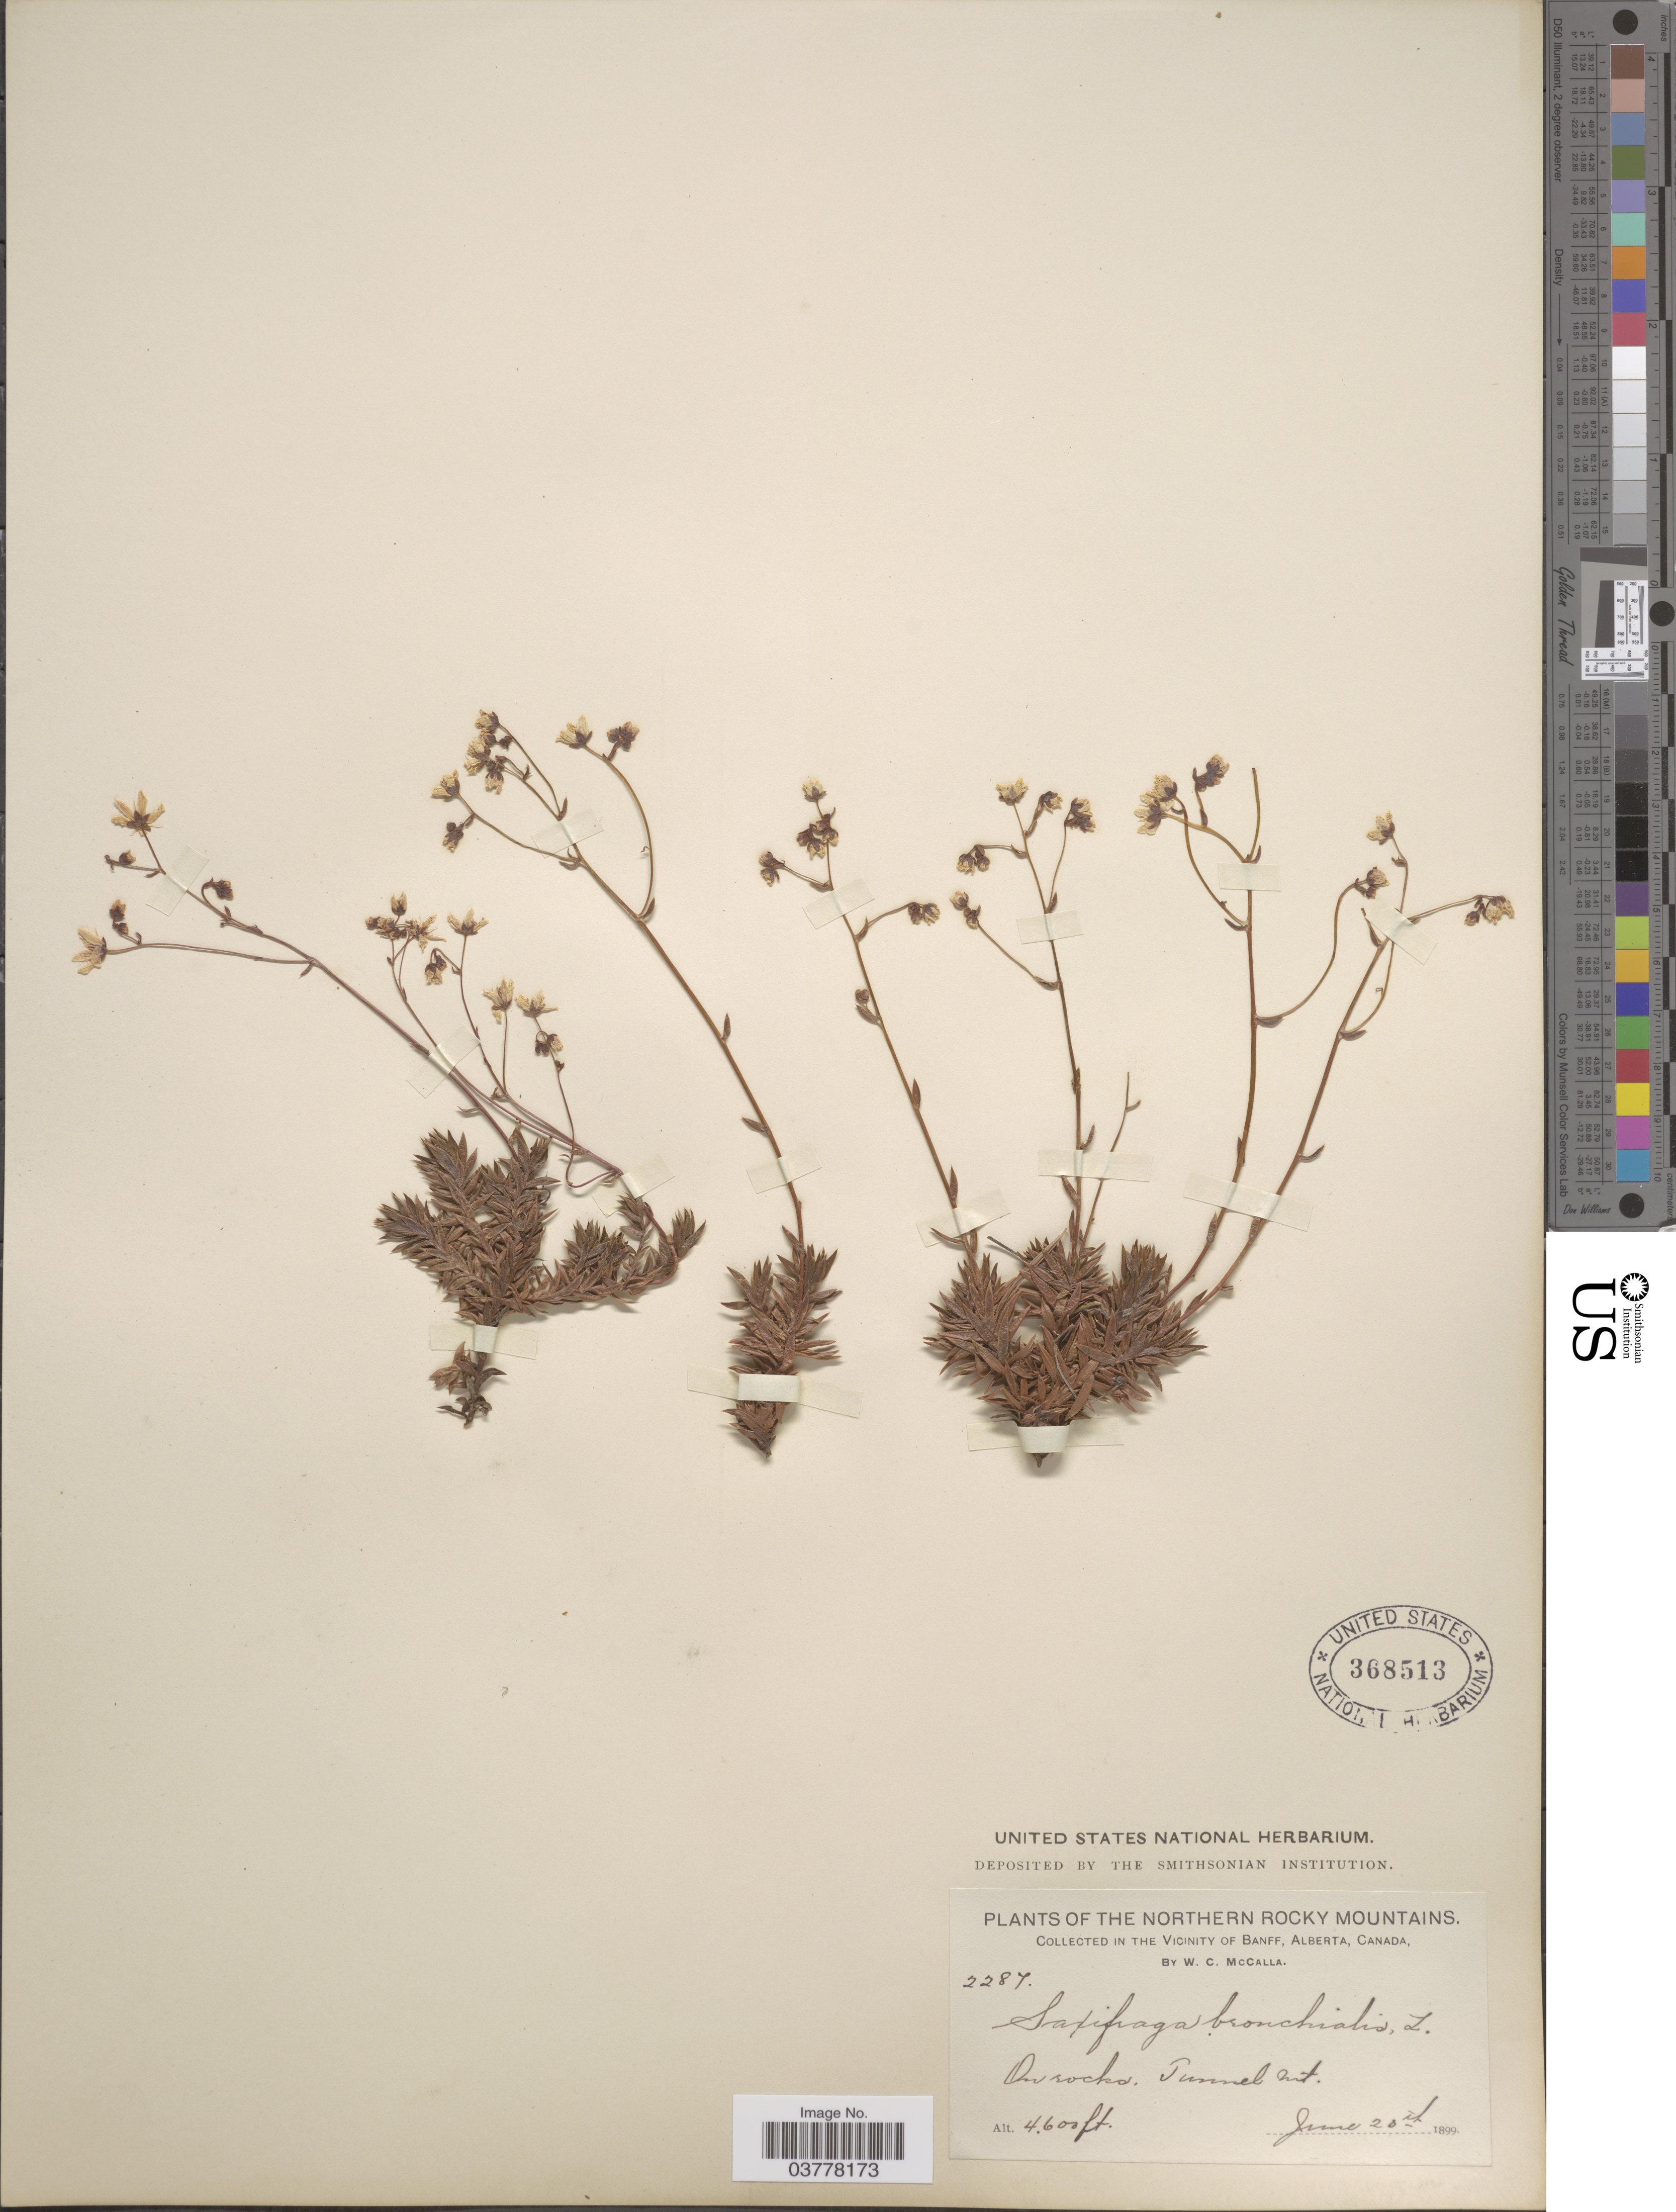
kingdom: Plantae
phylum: Tracheophyta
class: Magnoliopsida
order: Saxifragales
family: Saxifragaceae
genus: Saxifraga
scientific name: Saxifraga bronchialis subsp. austromontana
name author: (Wiegand) Piper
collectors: W. McCalla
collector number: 2287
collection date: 1899-06-20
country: Canada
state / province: Alberta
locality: The Northern Rocky Mountains. In the vicinity of Banff. Tunnel Mt.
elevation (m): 1402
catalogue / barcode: US 368513